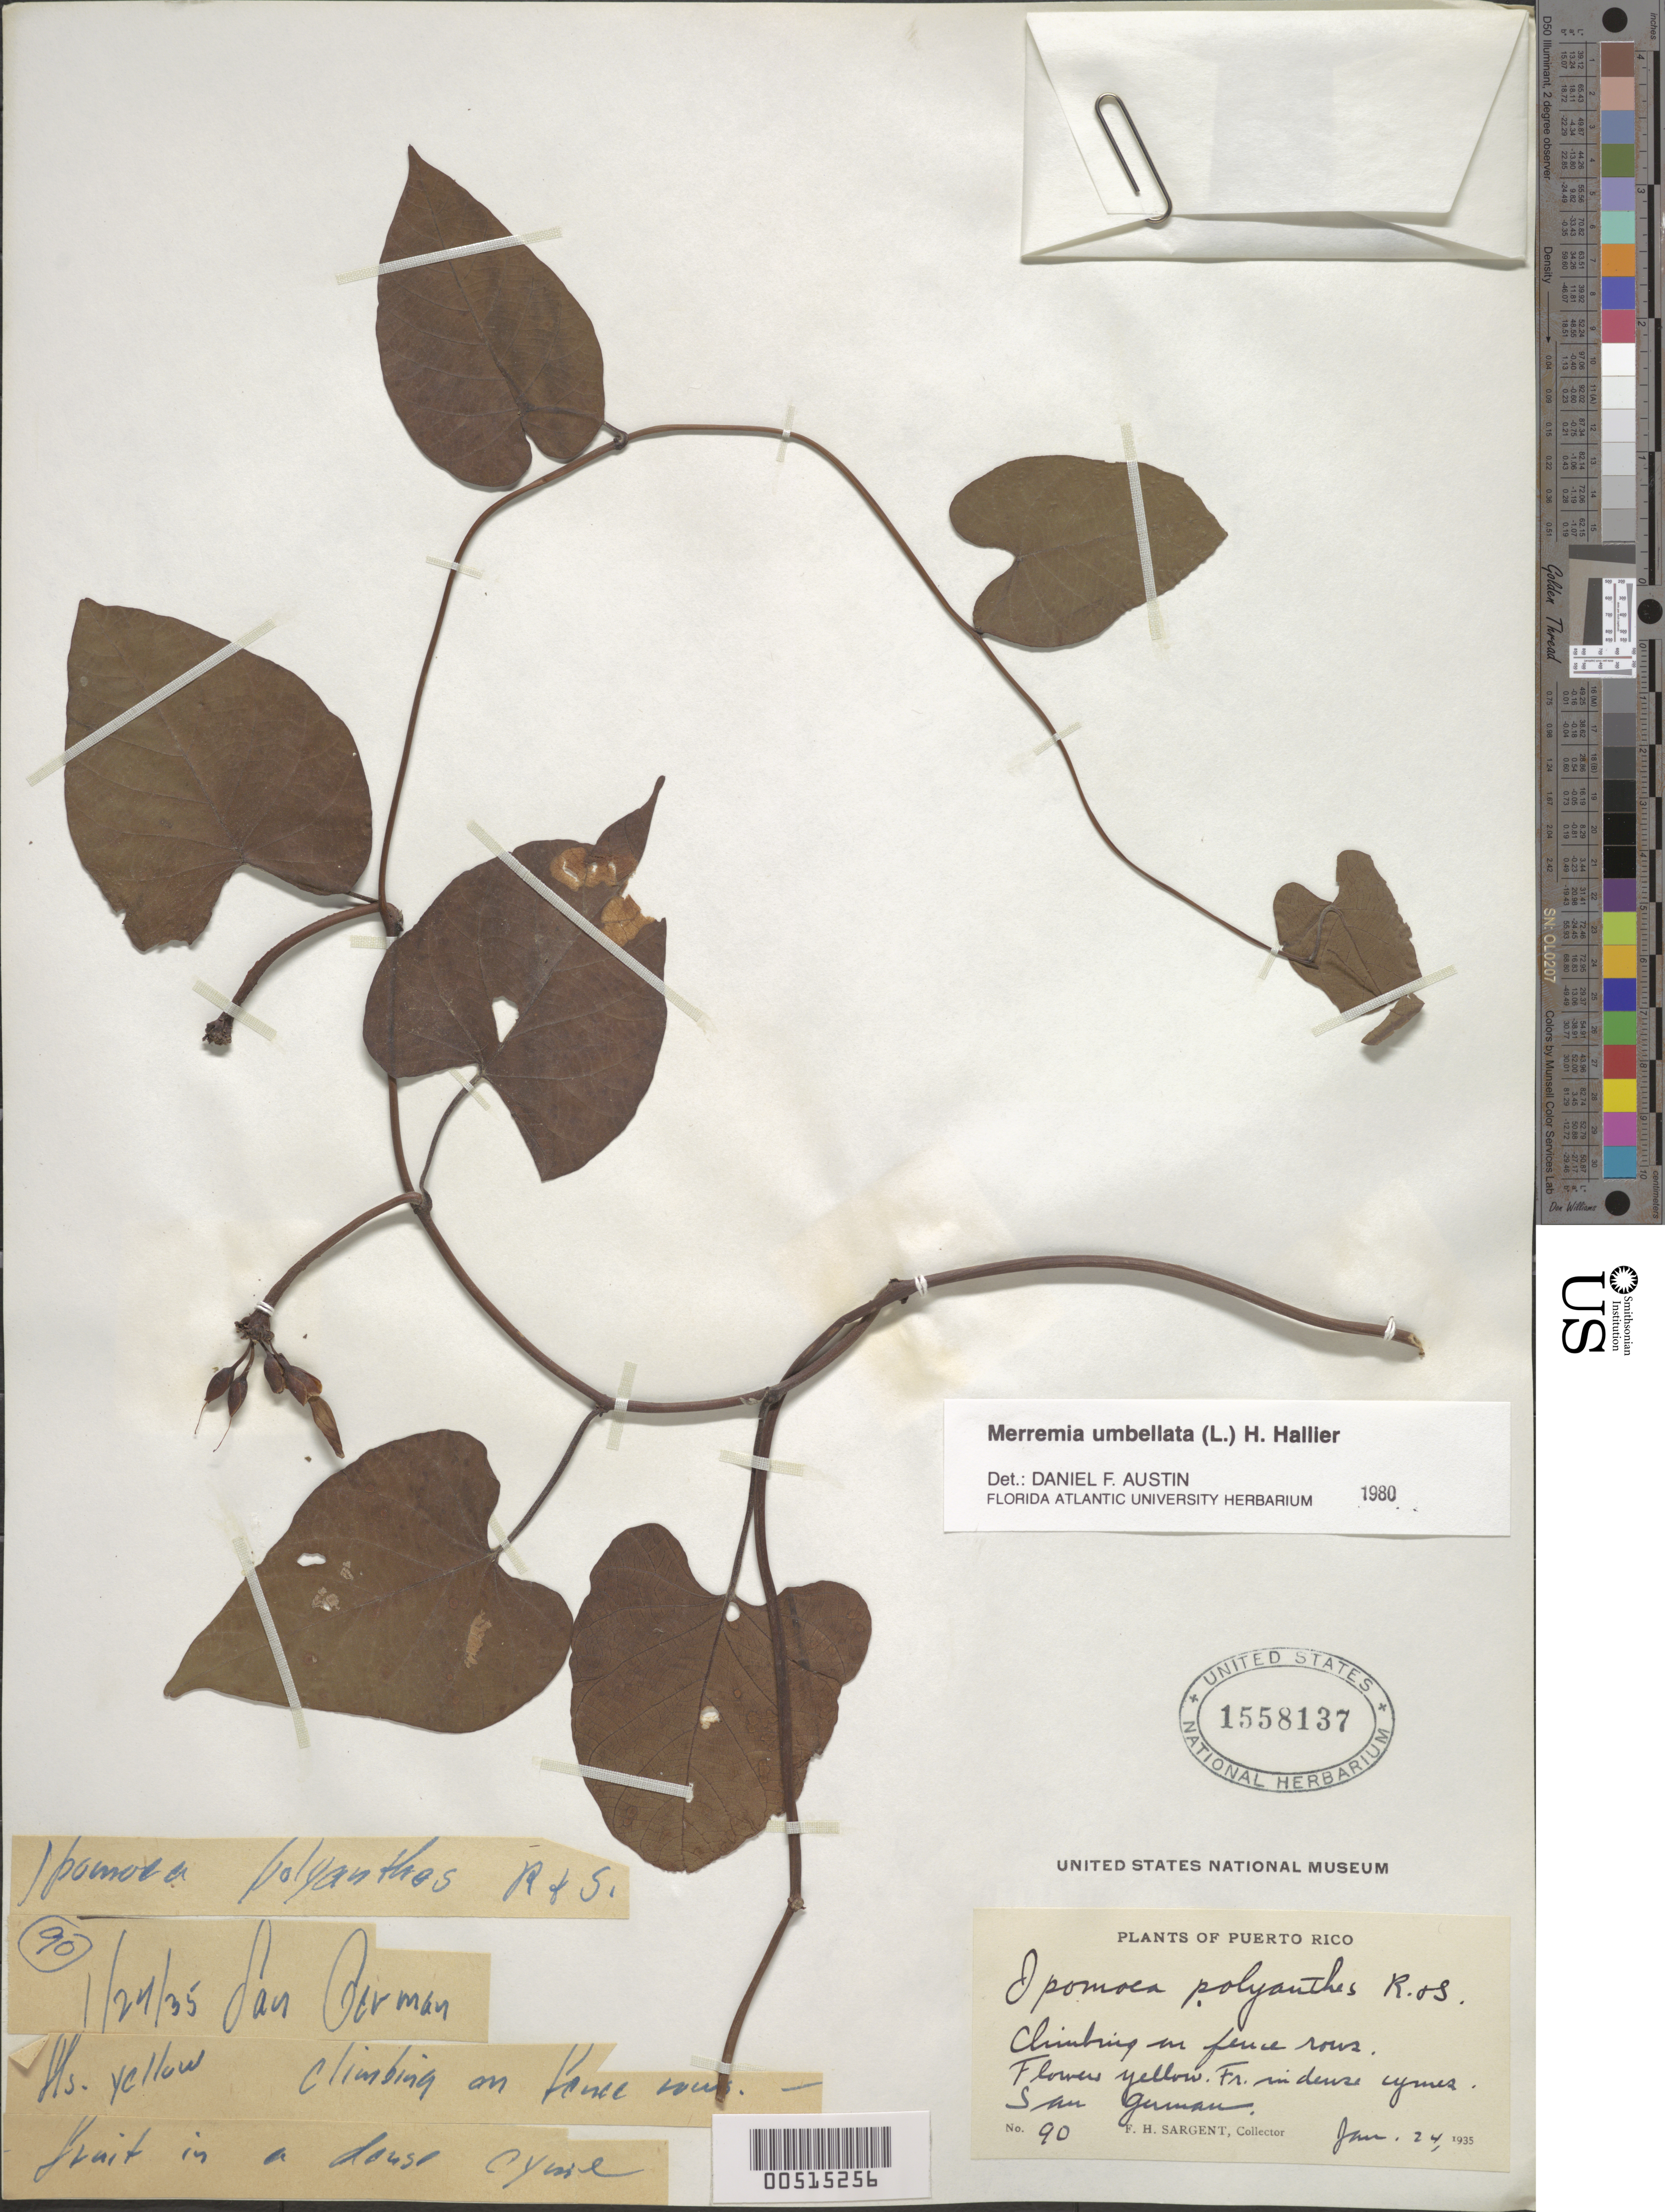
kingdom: Plantae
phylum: Tracheophyta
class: Magnoliopsida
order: Solanales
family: Convolvulaceae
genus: Camonea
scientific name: Camonea umbellata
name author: (L.) A. R. Simões & Staples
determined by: Strong, Mark T., (BOT), Smithsonian Institution - National Museum of Natural History (UNITED STATES)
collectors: F. H. Sargent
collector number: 90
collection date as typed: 24 Jan 1935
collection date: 1935-01-24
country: Puerto Rico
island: Greater Antilles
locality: San German. Climbing on fence rows.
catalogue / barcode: US 1558137